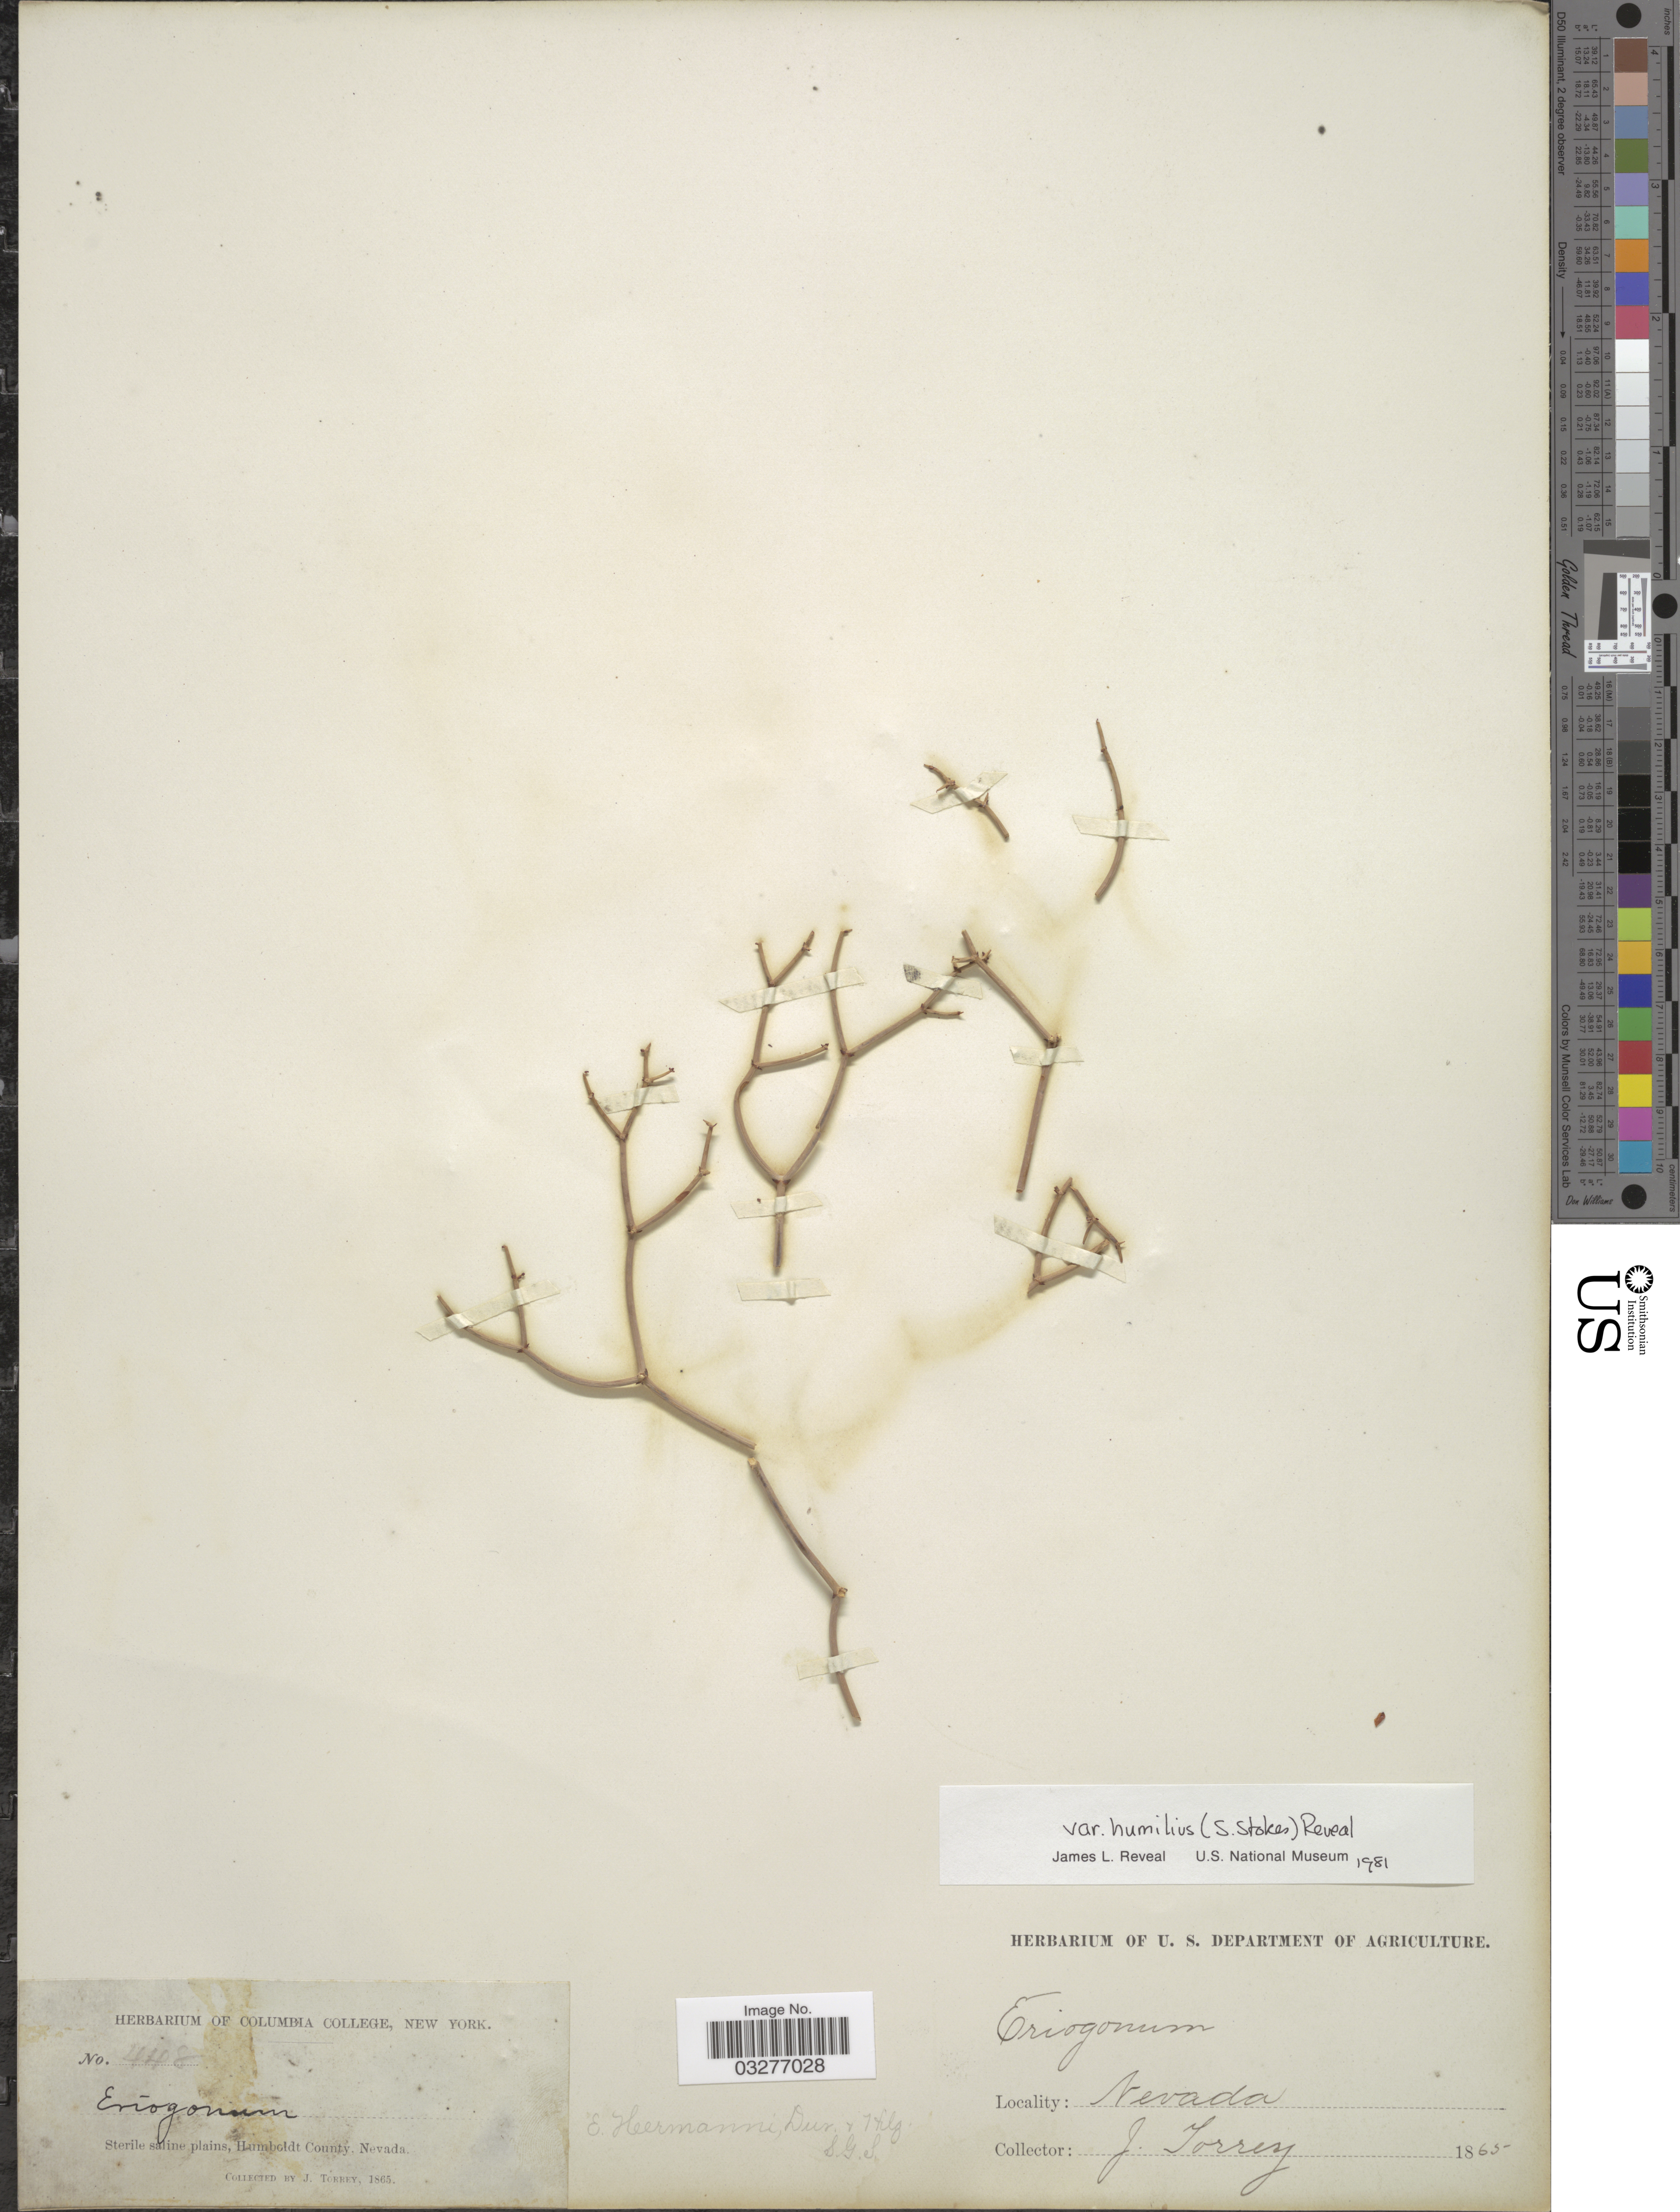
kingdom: Plantae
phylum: Tracheophyta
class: Magnoliopsida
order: Caryophyllales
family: Polygonaceae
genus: Eriogonum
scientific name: Eriogonum heermannii var. humilius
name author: (S. Stokes) Reveal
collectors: J. Torrey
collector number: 448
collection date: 1865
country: United States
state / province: Nevada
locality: Sterile saline plains, Humboldt County.